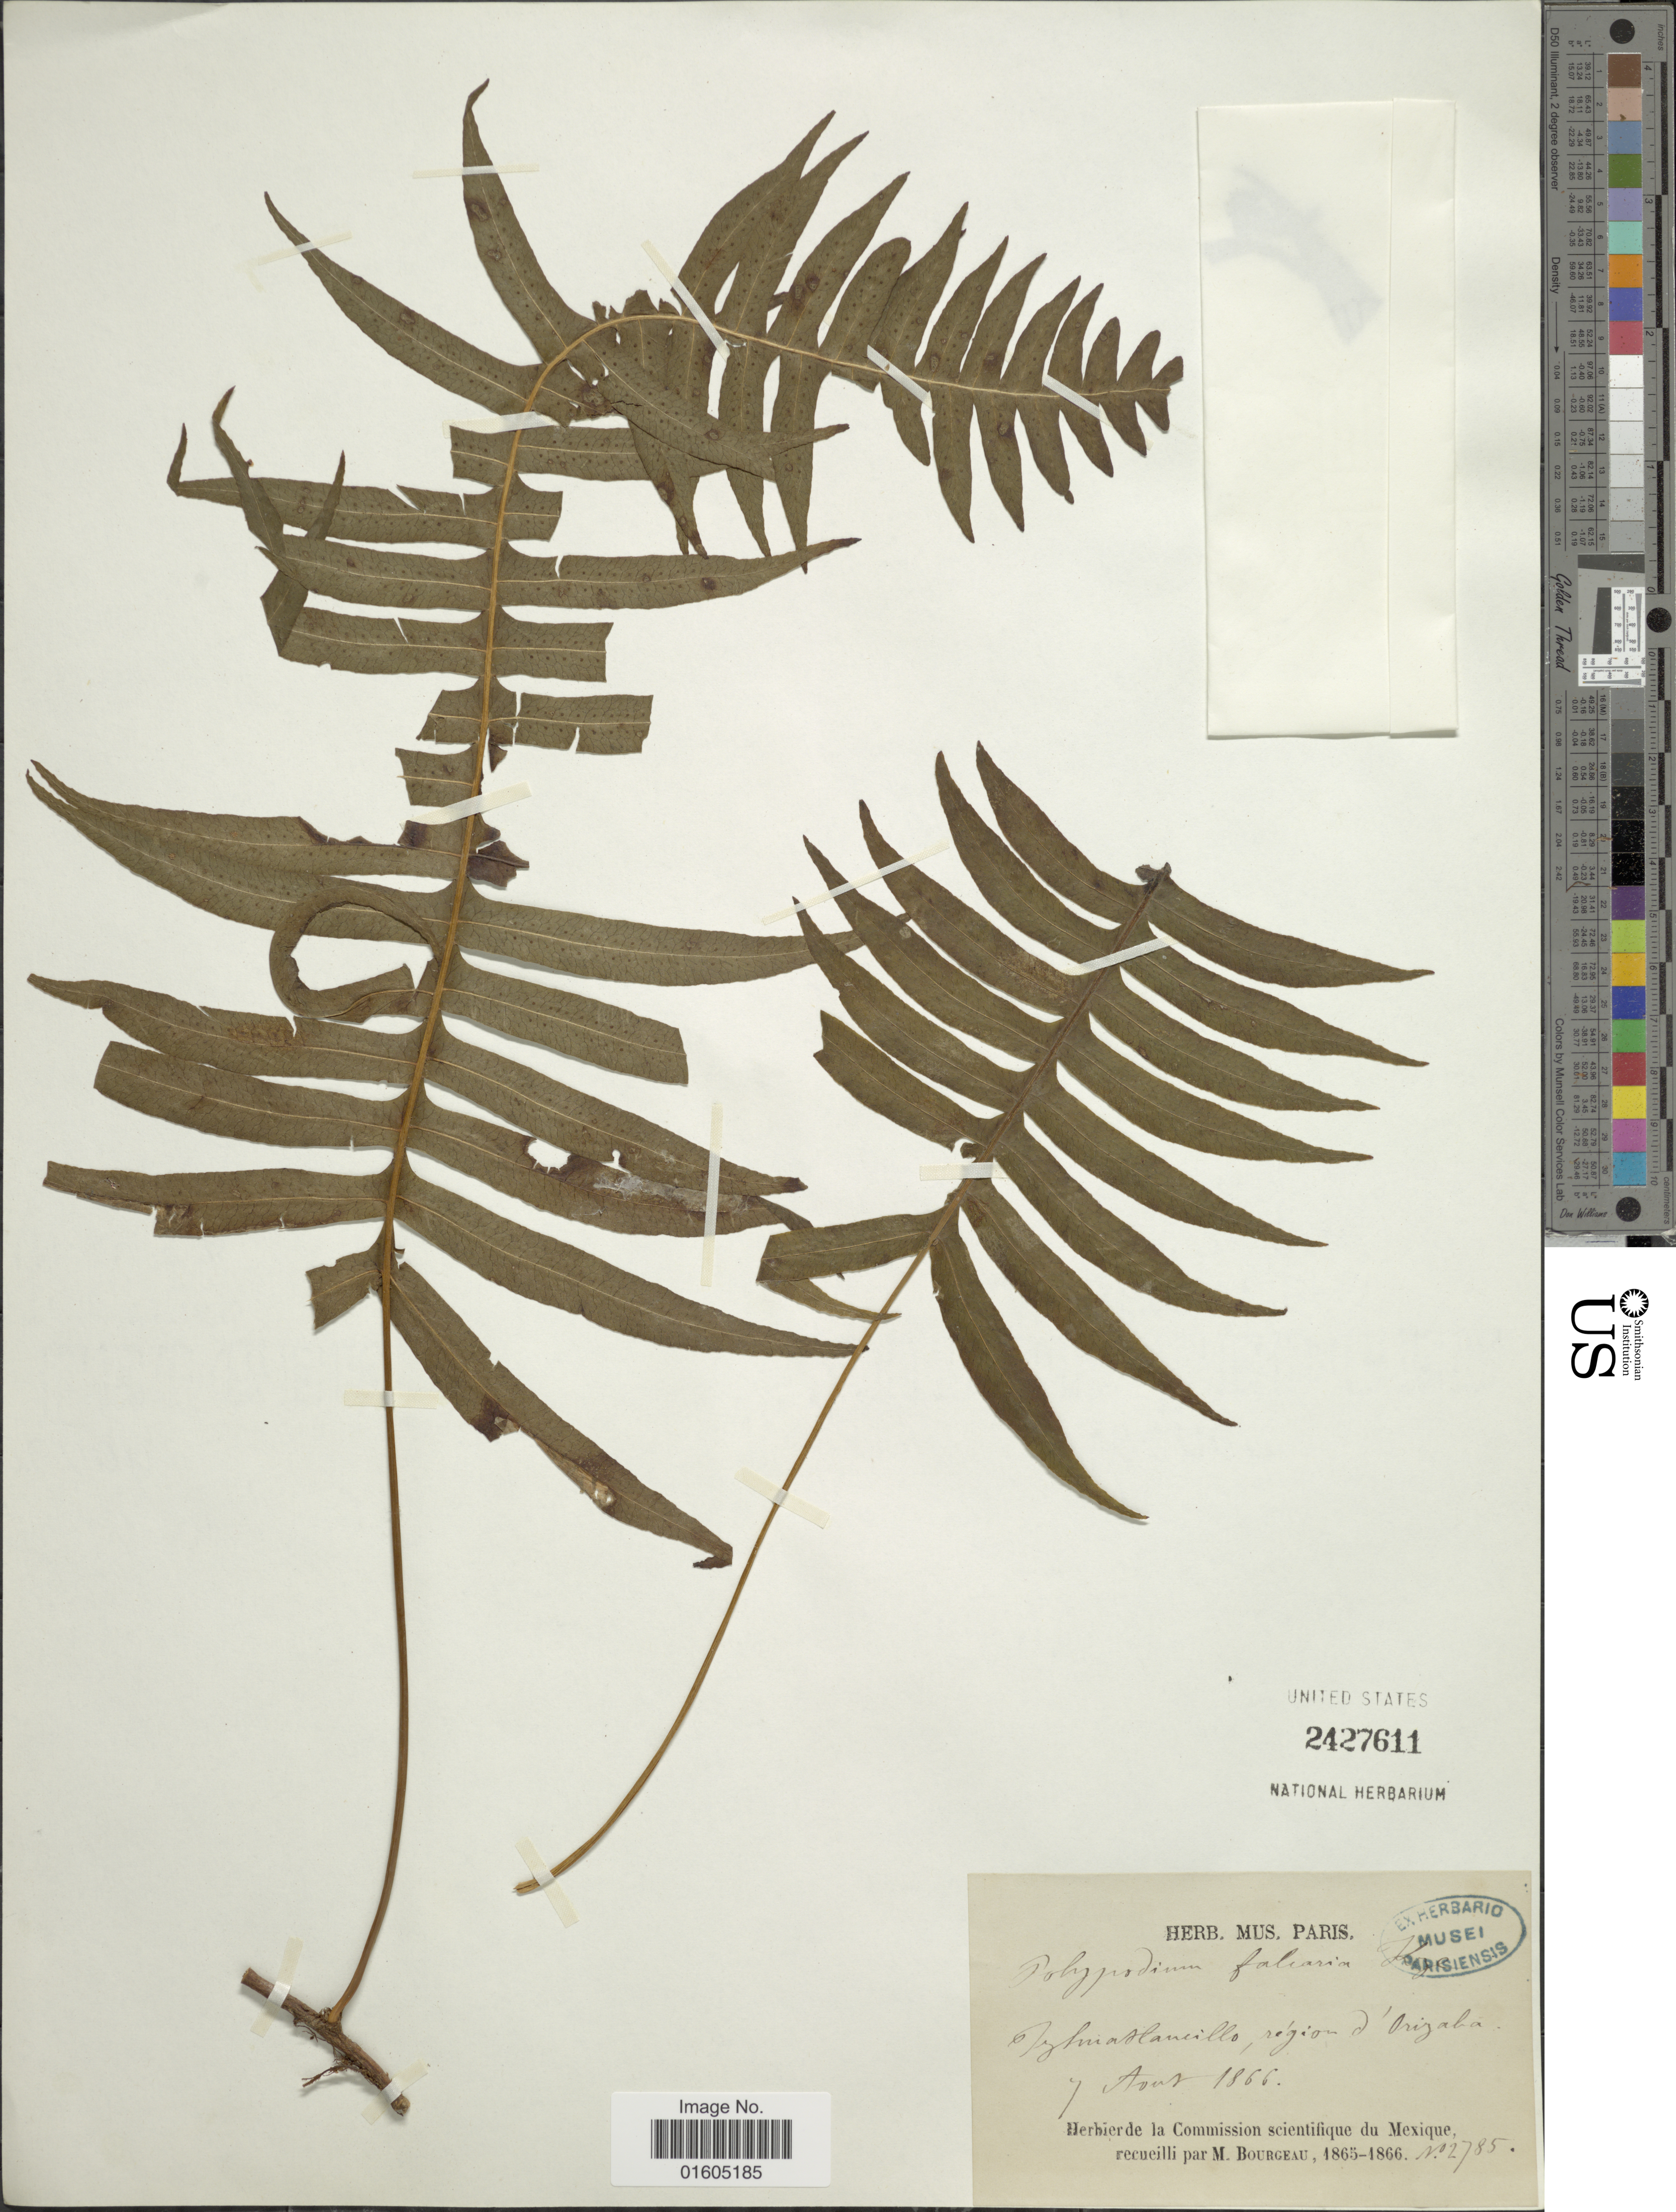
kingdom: Plantae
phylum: Tracheophyta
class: Polypodiopsida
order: Polypodiales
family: Polypodiaceae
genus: Serpocaulon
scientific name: Serpocaulon loriceum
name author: (L.) A.R. Sm.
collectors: M. Bourgeau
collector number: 2785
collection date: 1866-08-07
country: Mexico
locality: Tyhiaslancillo, region d'Orizaba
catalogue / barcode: US 2427611